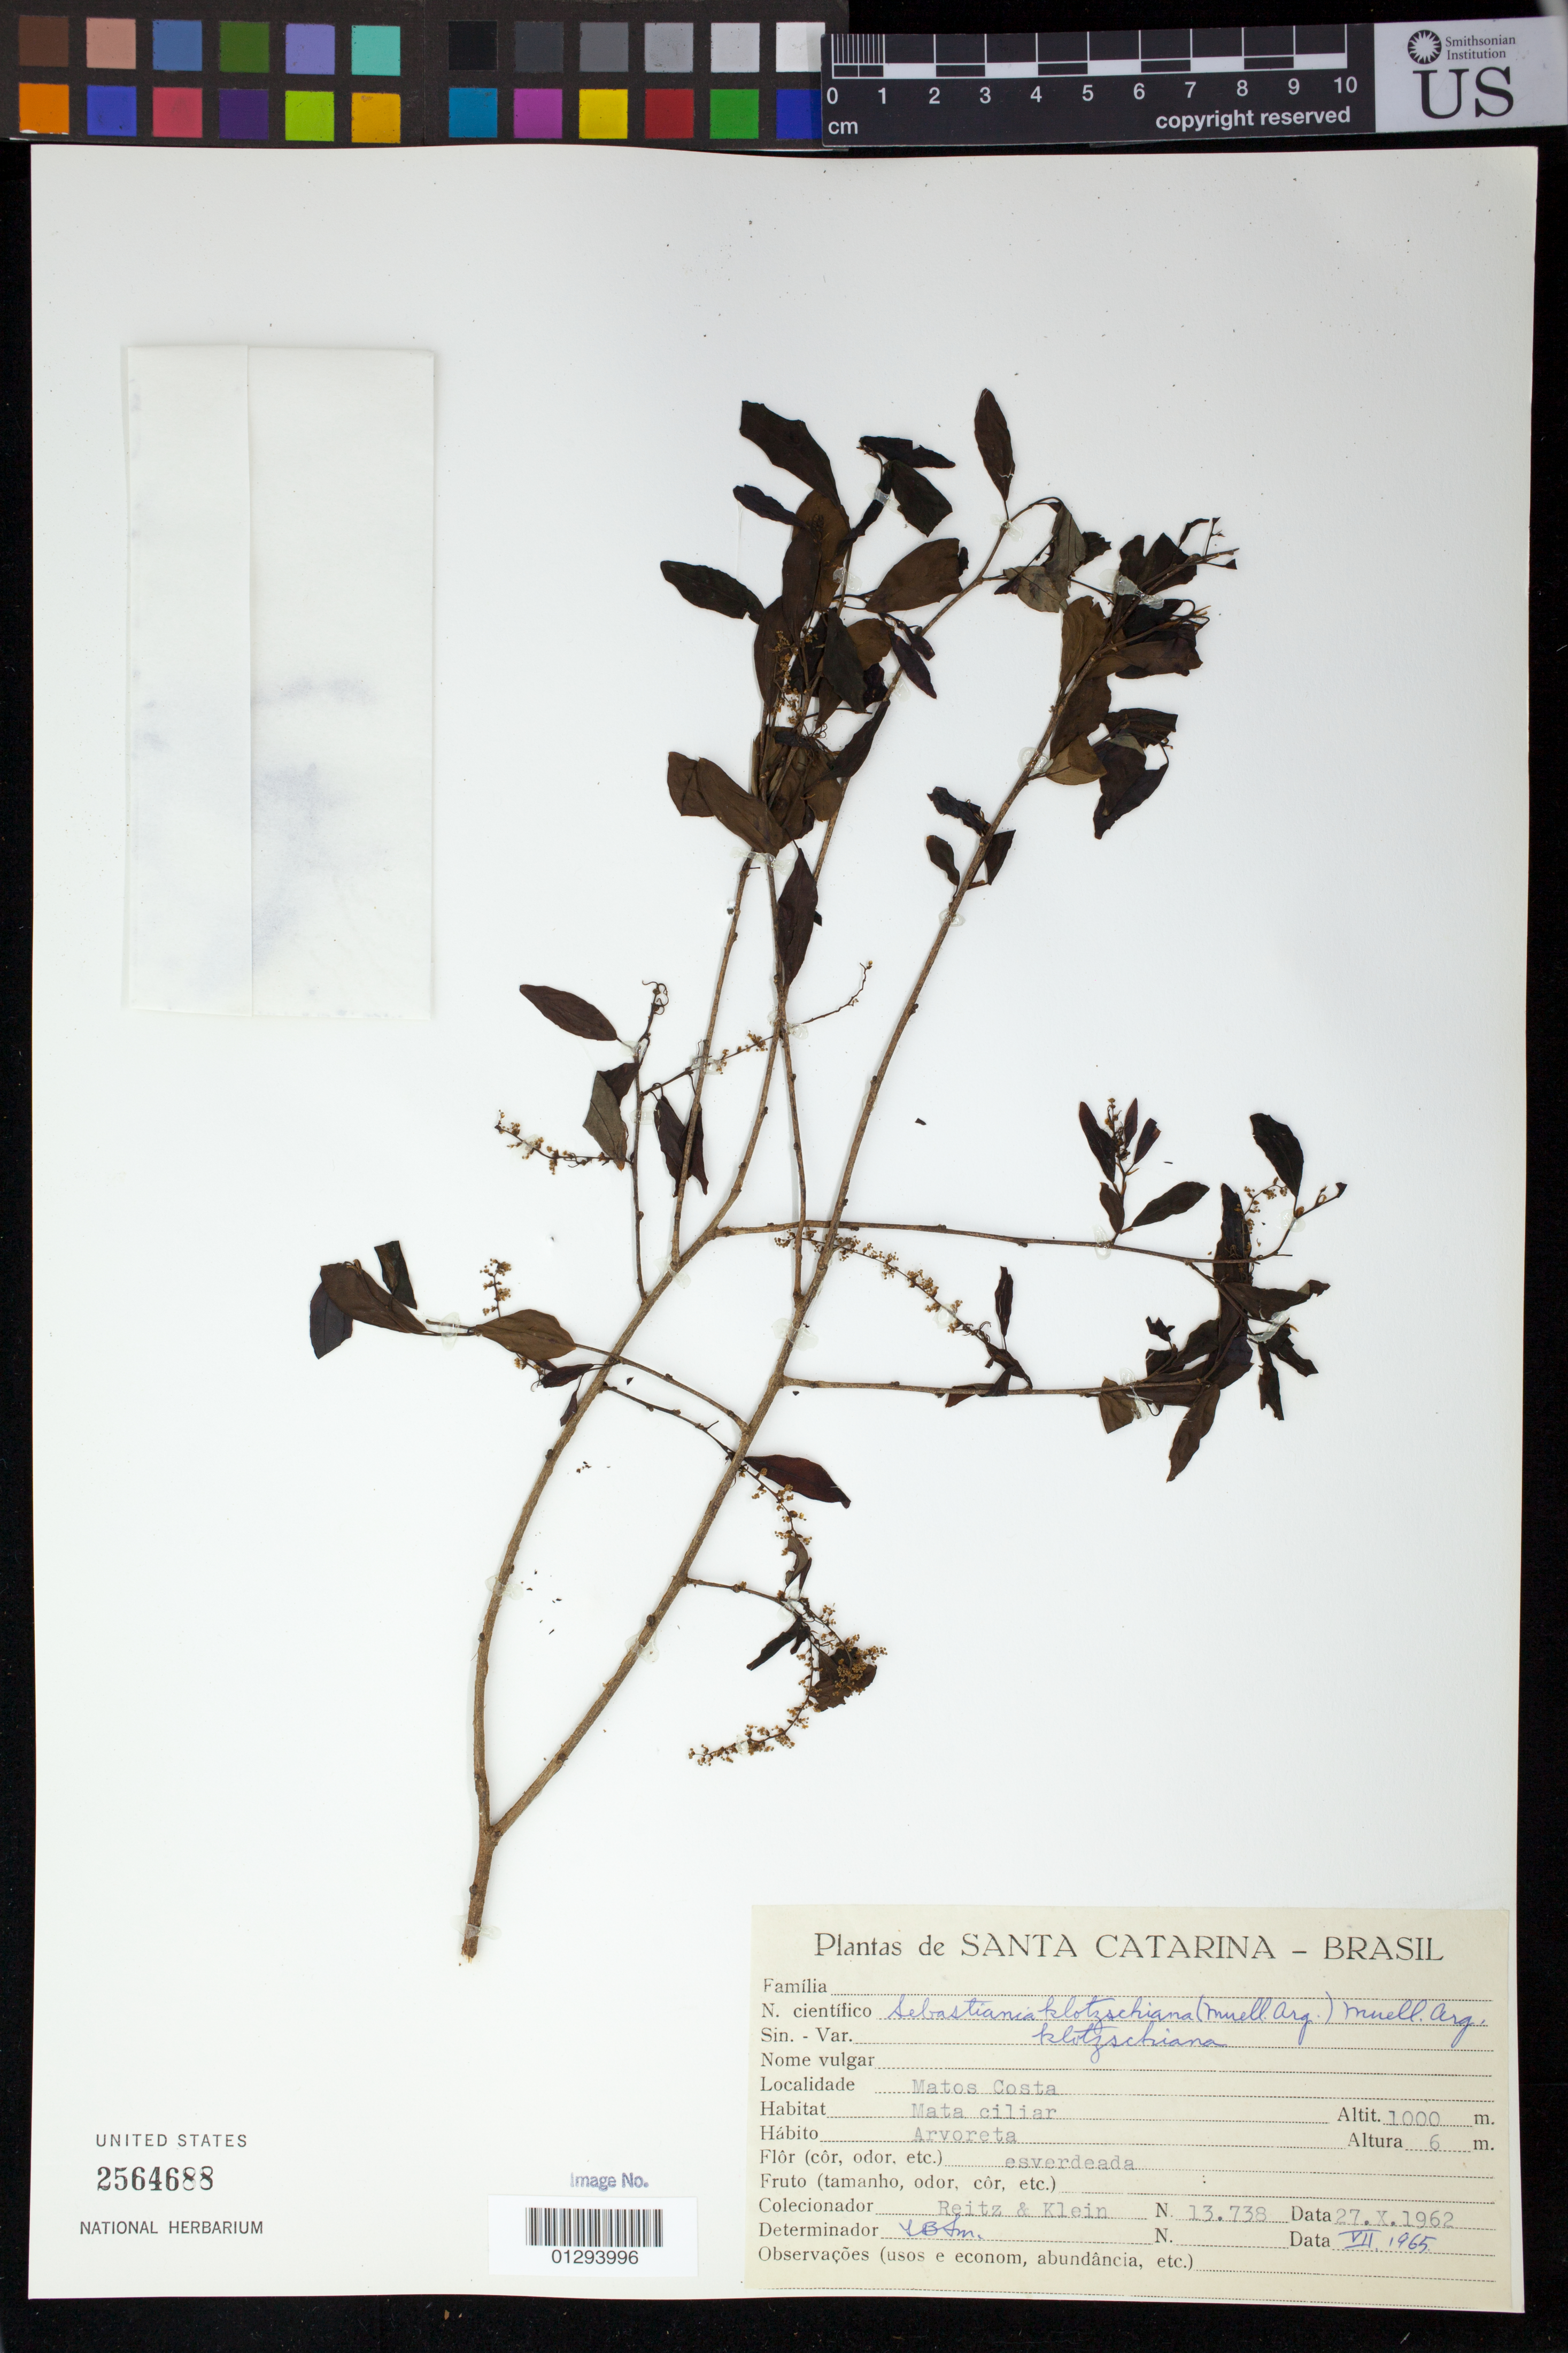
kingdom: Plantae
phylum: Tracheophyta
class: Magnoliopsida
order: Malpighiales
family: Euphorbiaceae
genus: Sebastiania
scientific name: Sebastiania commersoniana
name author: (Baill.) L.B. Sm. & Downs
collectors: R. Reitz & R. M. Klein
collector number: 13738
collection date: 1962-10-27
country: Brazil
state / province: Santa Catarina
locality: Matos Costa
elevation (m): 1000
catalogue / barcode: US 2564688